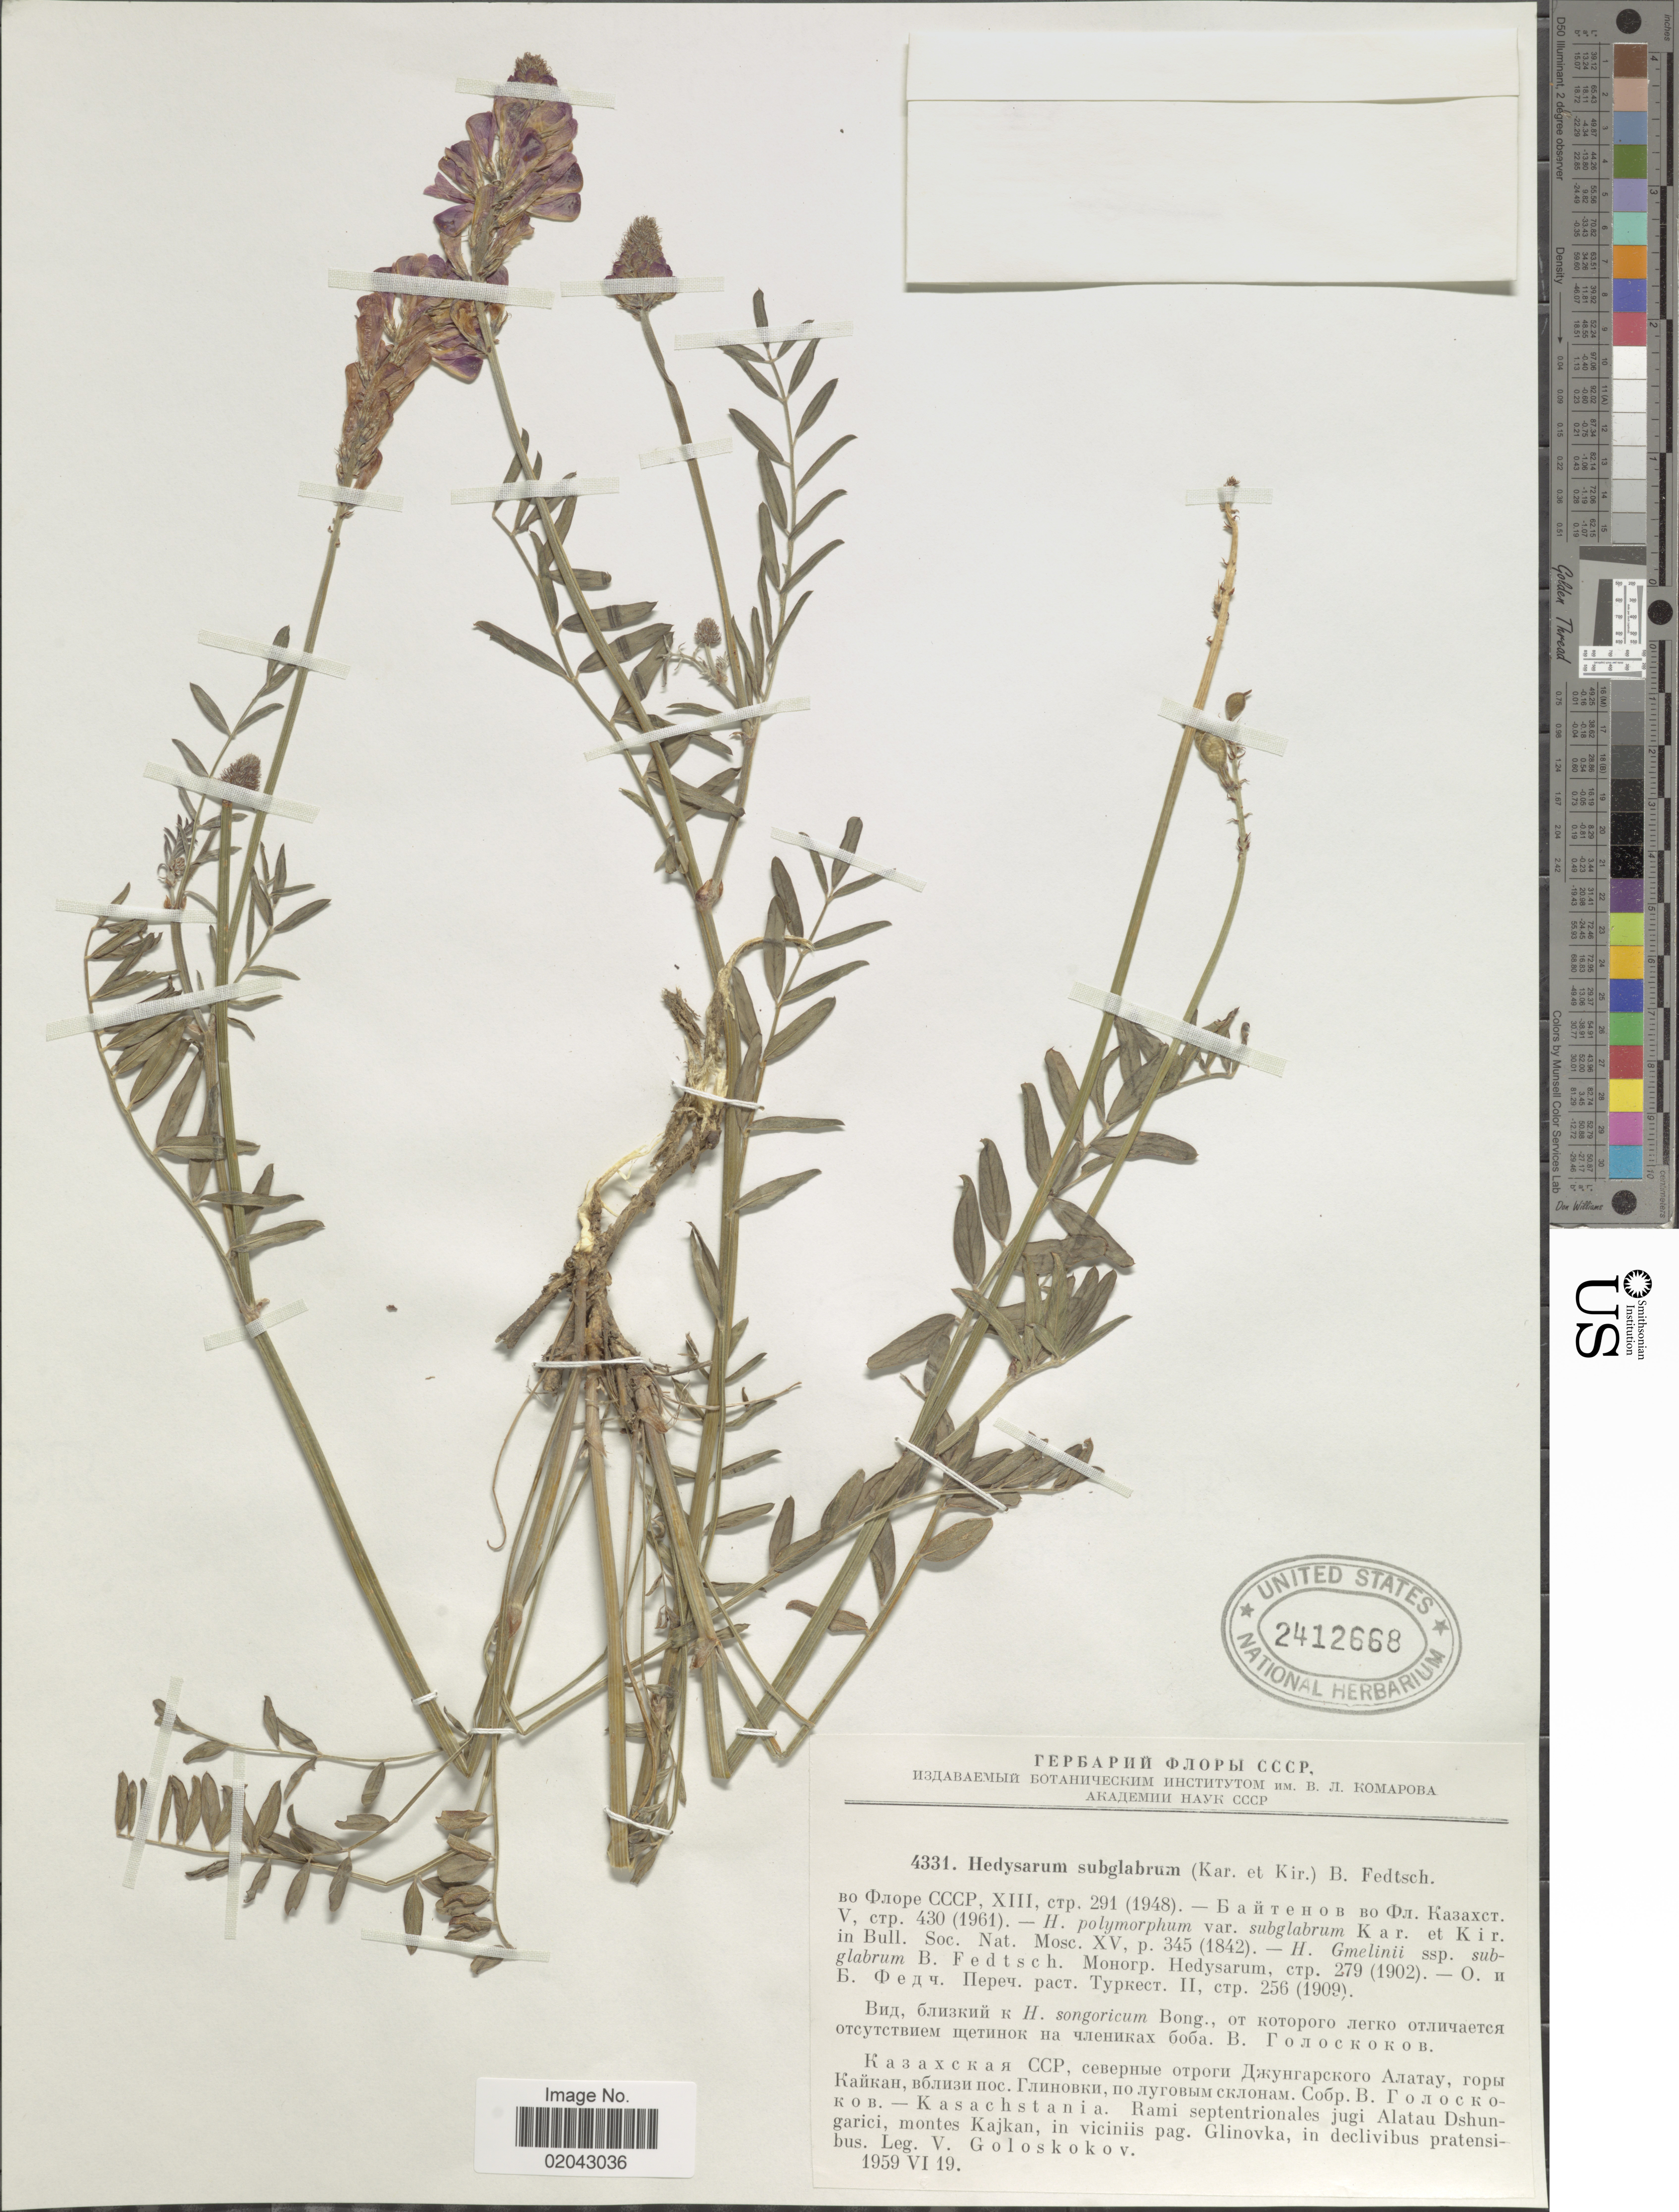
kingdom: Plantae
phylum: Tracheophyta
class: Magnoliopsida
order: Fabales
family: Fabaceae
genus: Hedysarum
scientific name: Hedysarum subglabrum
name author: B. Fedtsch.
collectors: V. P. Goloskokov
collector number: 4331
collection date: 1959-06-19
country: Kazakhstan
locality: Kasachstania, Rami septentrionales jugi Alatau Dshungarici, montes Kajkan, in viciniis pag. Glinovka, in declivibus pratensibus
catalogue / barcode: US 2412668